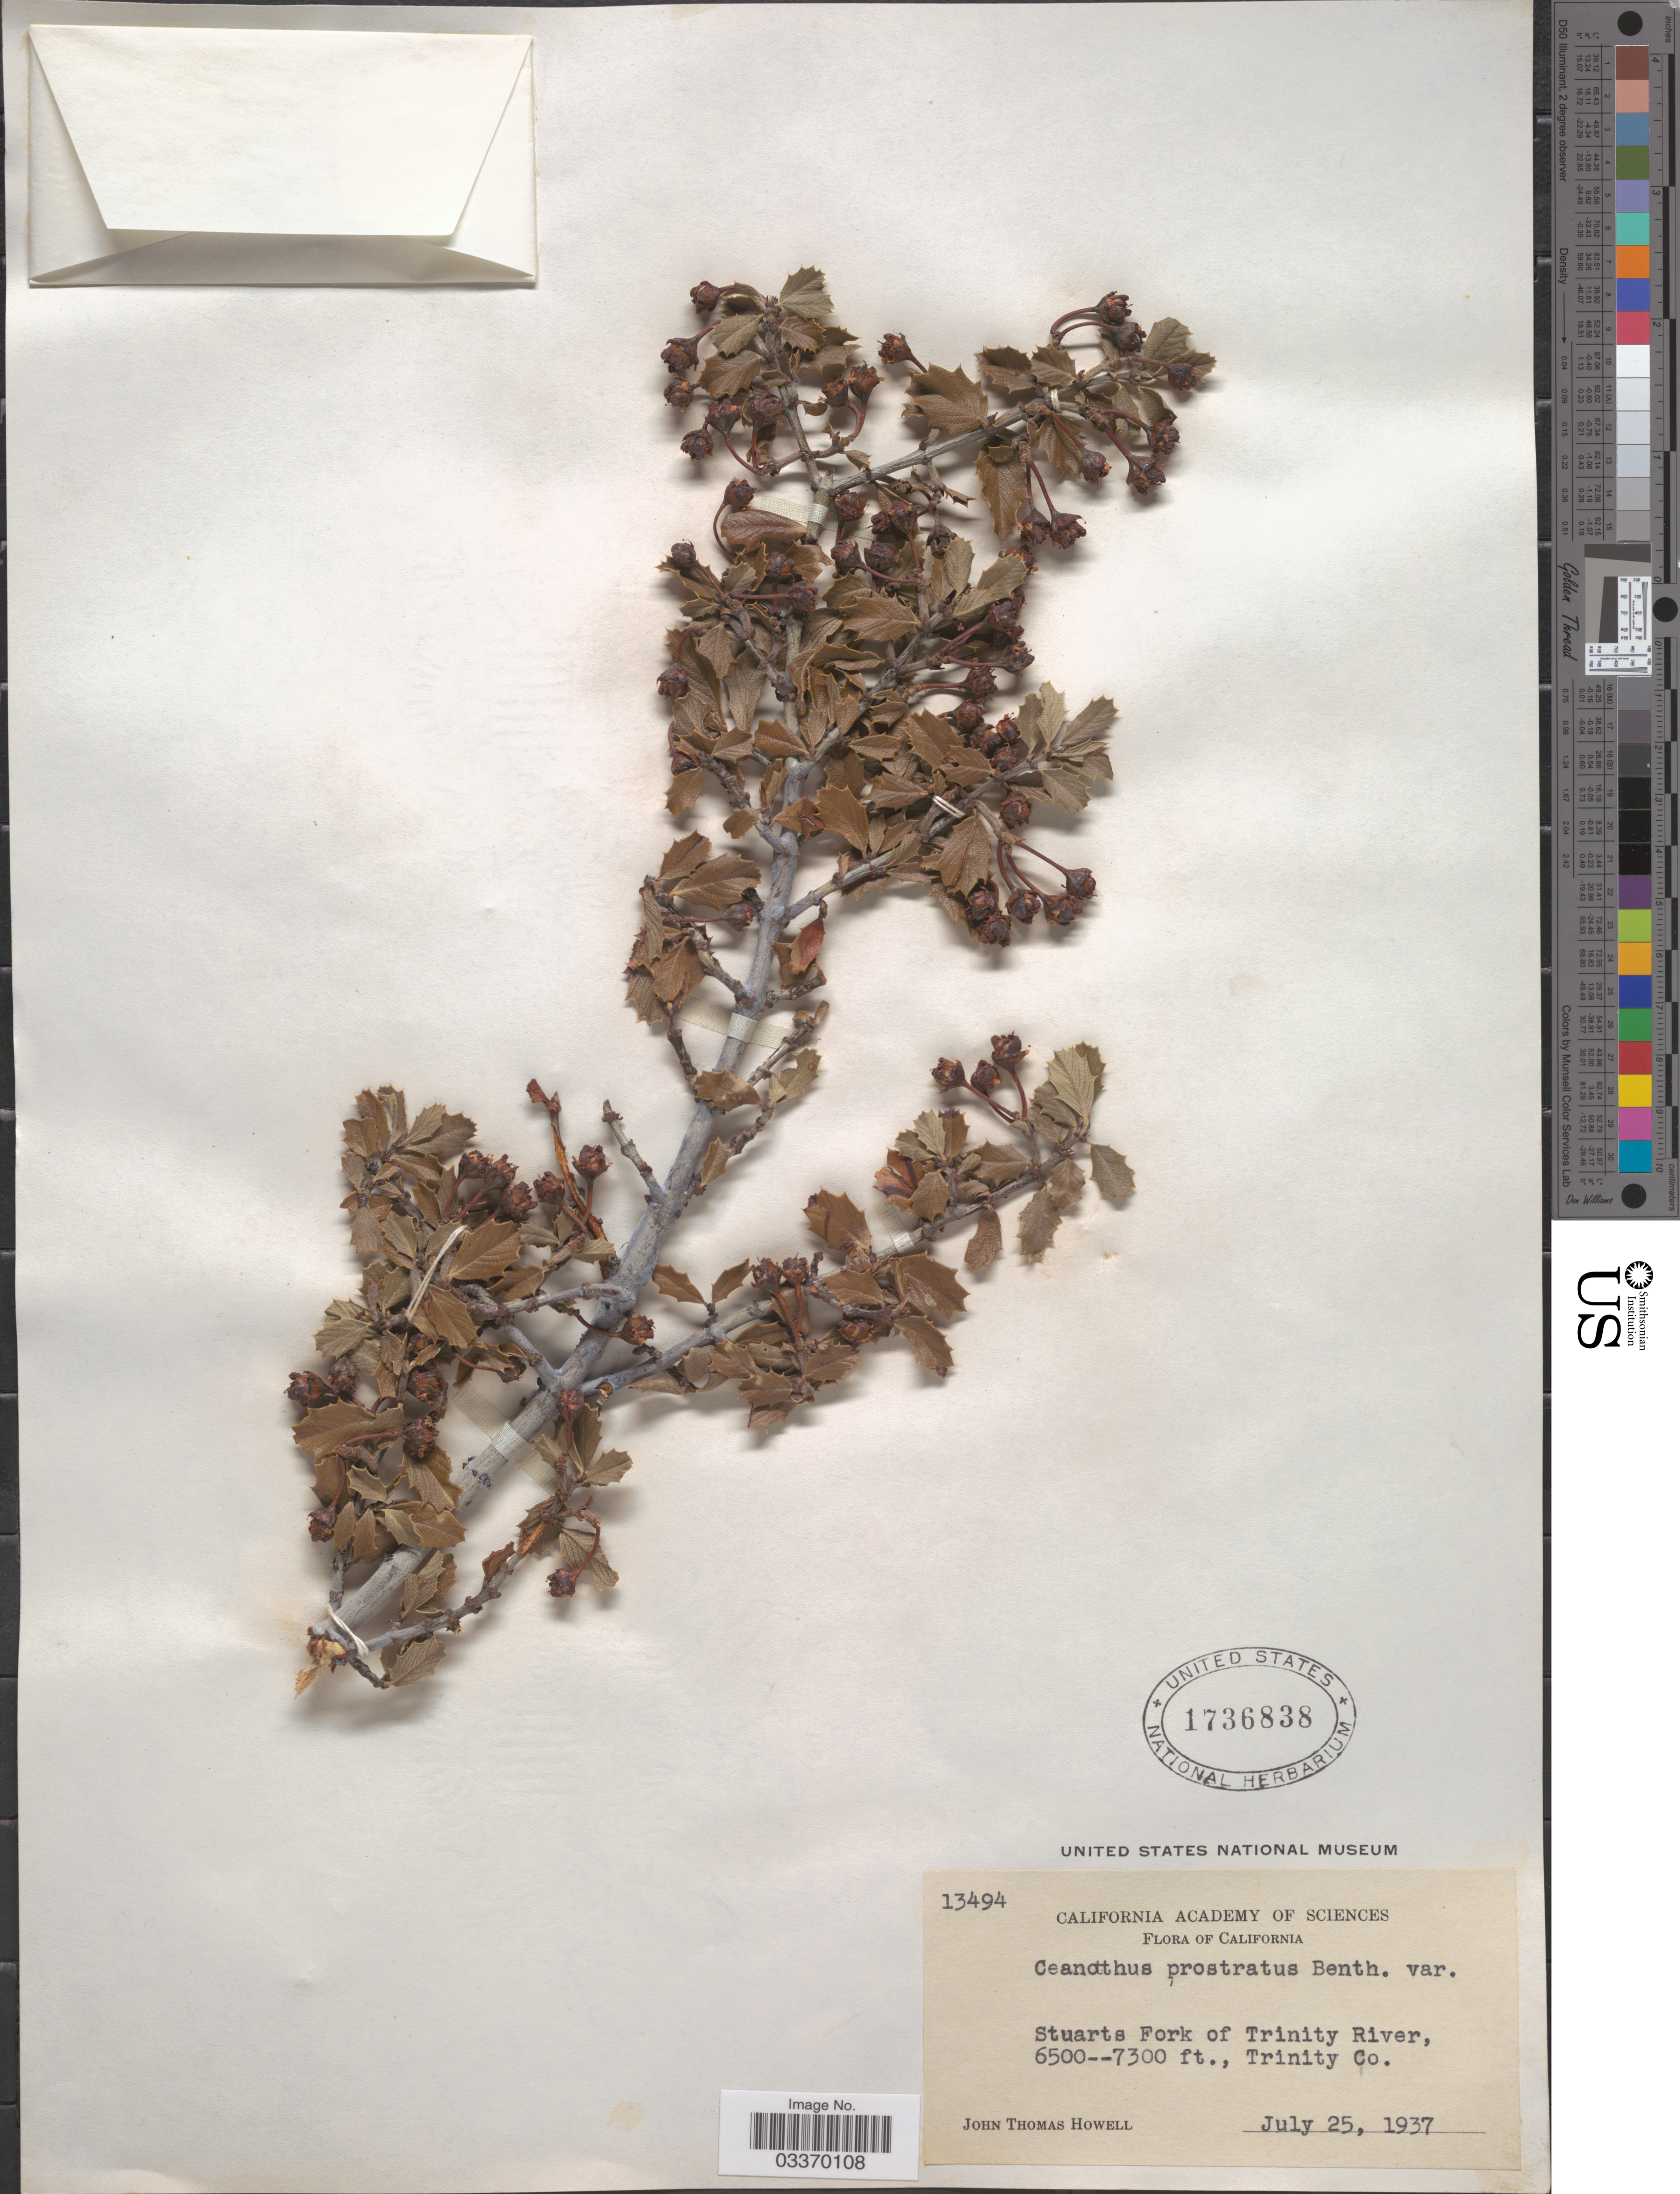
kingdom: Plantae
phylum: Tracheophyta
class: Magnoliopsida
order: Rosales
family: Rhamnaceae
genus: Ceanothus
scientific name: Ceanothus prostratus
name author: Benth.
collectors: J. T. Howell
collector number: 13494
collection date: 1937-07-25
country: United States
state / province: California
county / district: Trinity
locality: Stuarts Fork of Trinity River, Trinity Co.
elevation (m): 1981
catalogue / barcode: US 1736838